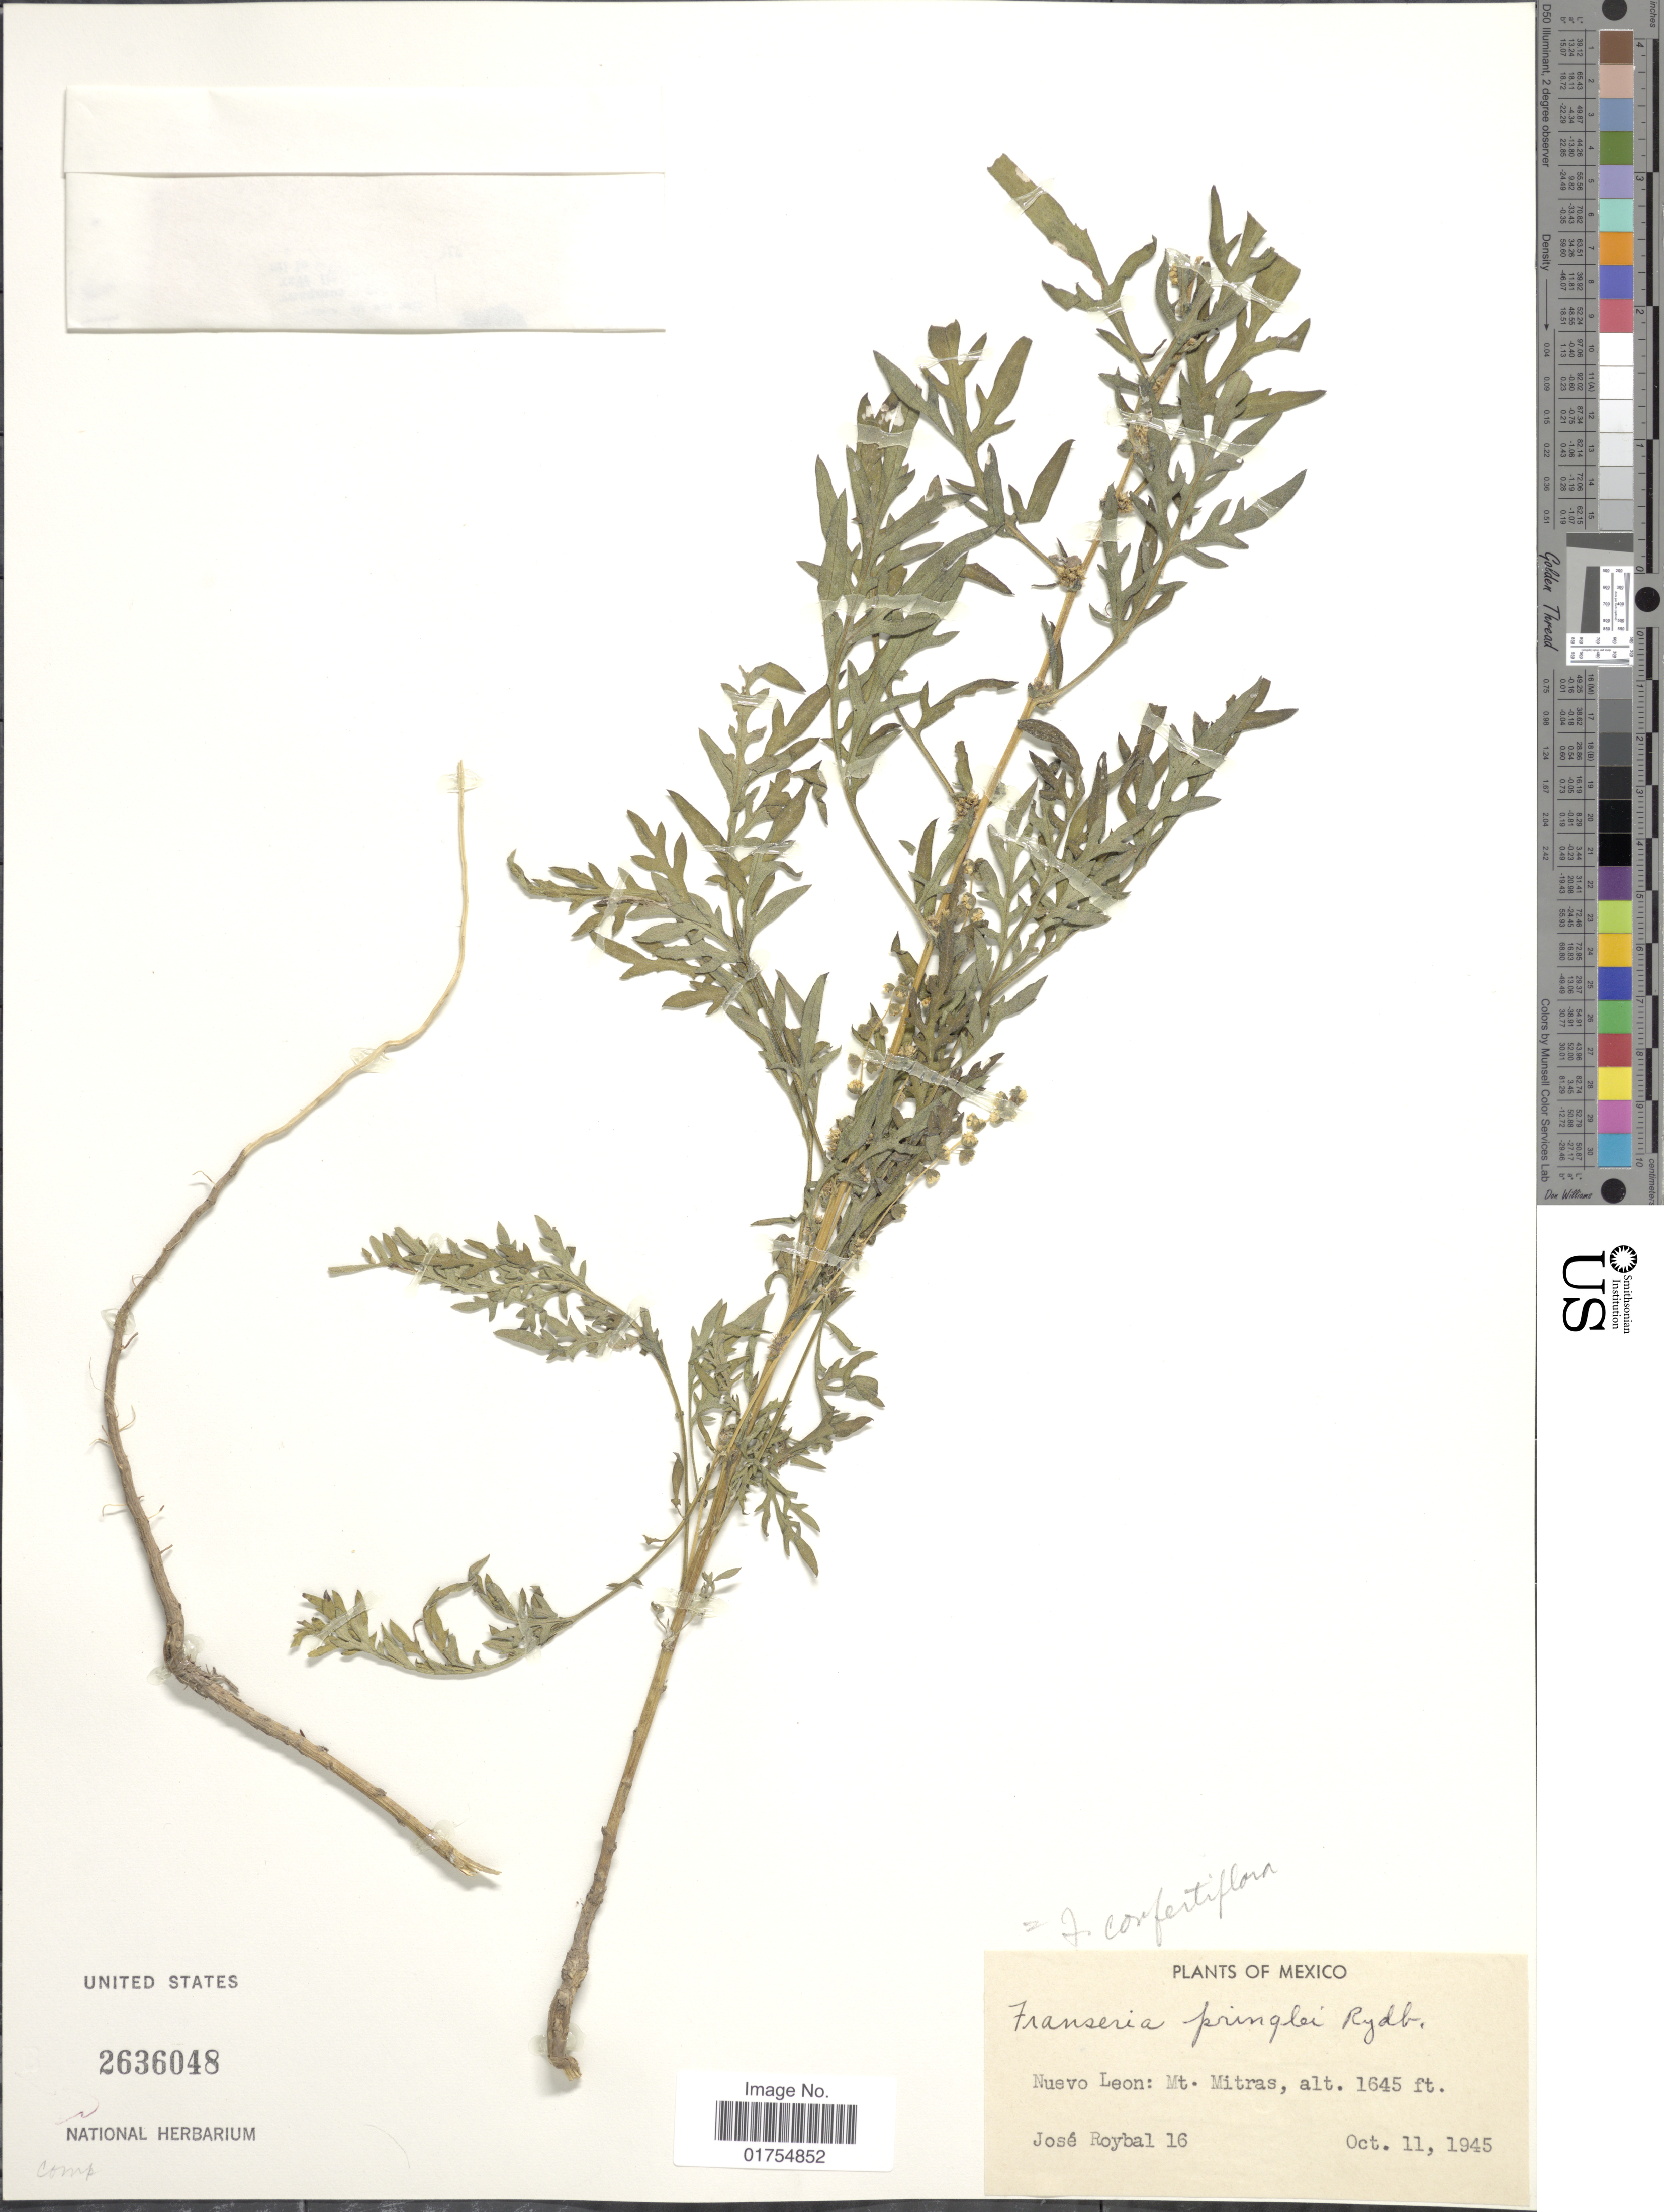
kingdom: Plantae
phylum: Tracheophyta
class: Magnoliopsida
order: Asterales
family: Asteraceae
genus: Franseria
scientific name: Franseria confertiflora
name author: (DC.) Rydb.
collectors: J. Roybal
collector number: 16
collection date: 1945-10-11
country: Mexico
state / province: Nuevo León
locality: Mt. Mitras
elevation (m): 501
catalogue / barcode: US 2636048